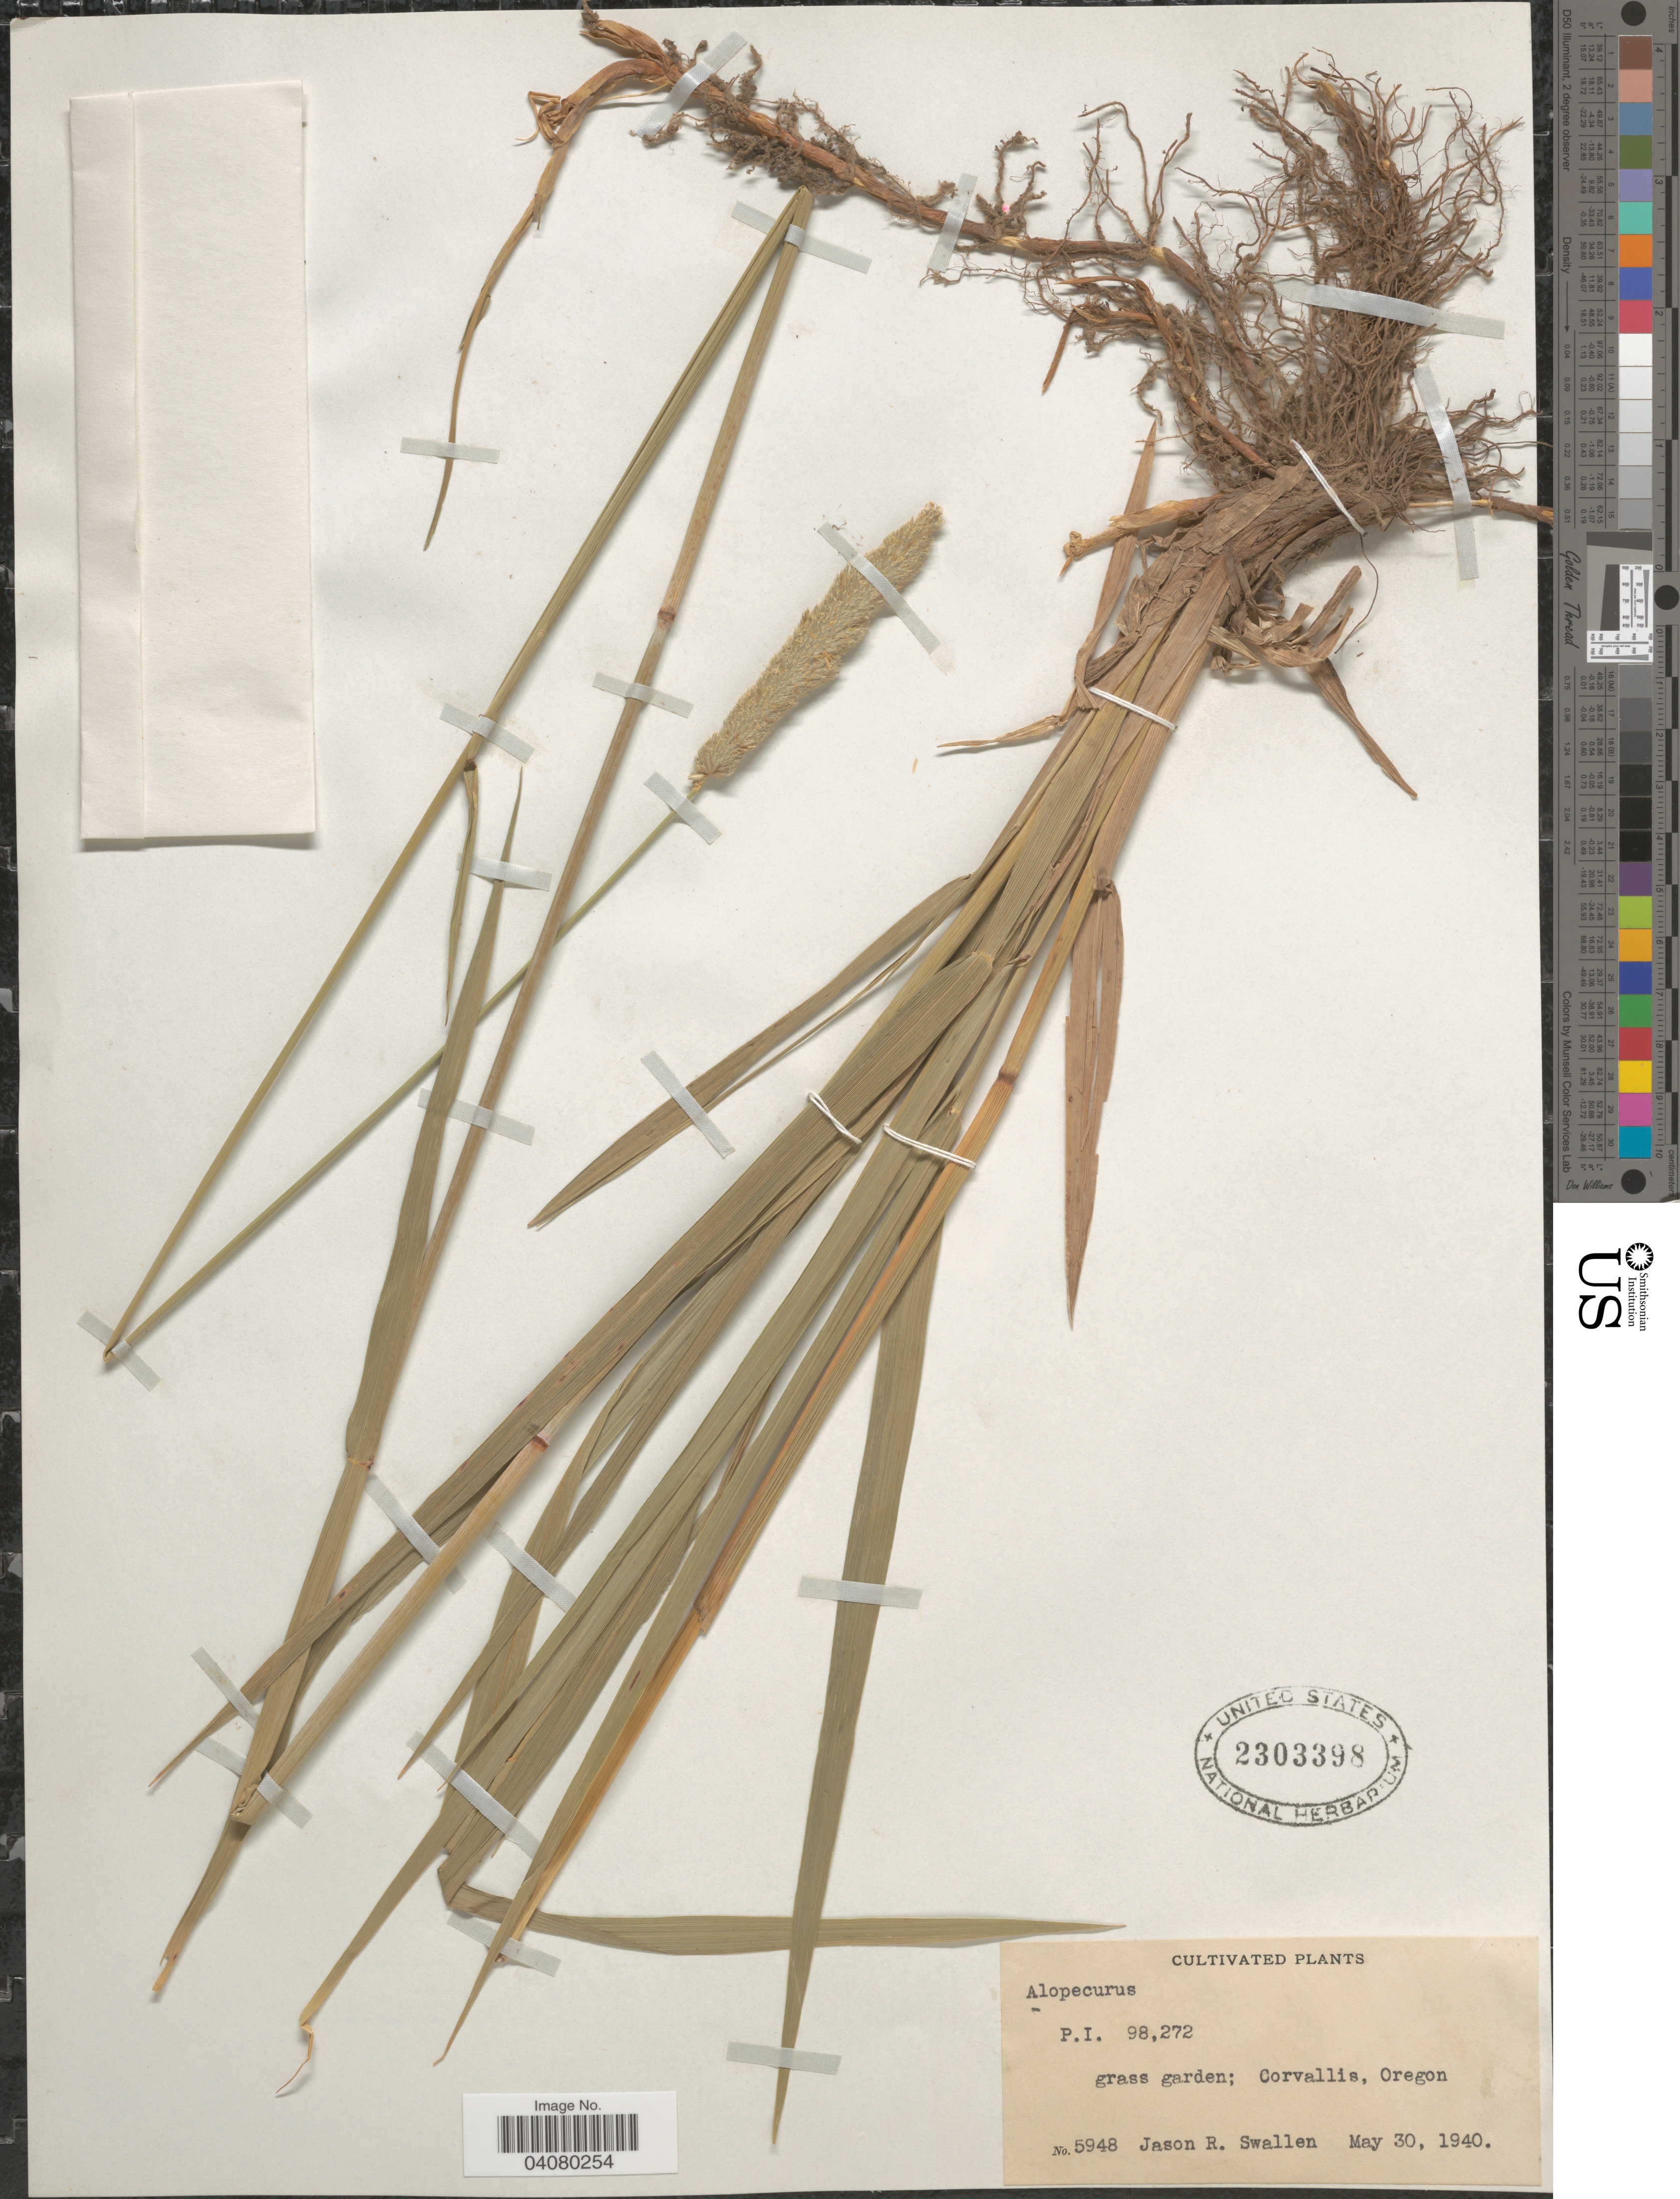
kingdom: Plantae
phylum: Tracheophyta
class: Liliopsida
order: Poales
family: Poaceae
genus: Alopecurus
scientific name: Alopecurus sp.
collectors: J. R. Swallen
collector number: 5948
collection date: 1940-05-30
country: United States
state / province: Oregon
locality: Grass garden; Corvallis.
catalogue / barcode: US 2303398